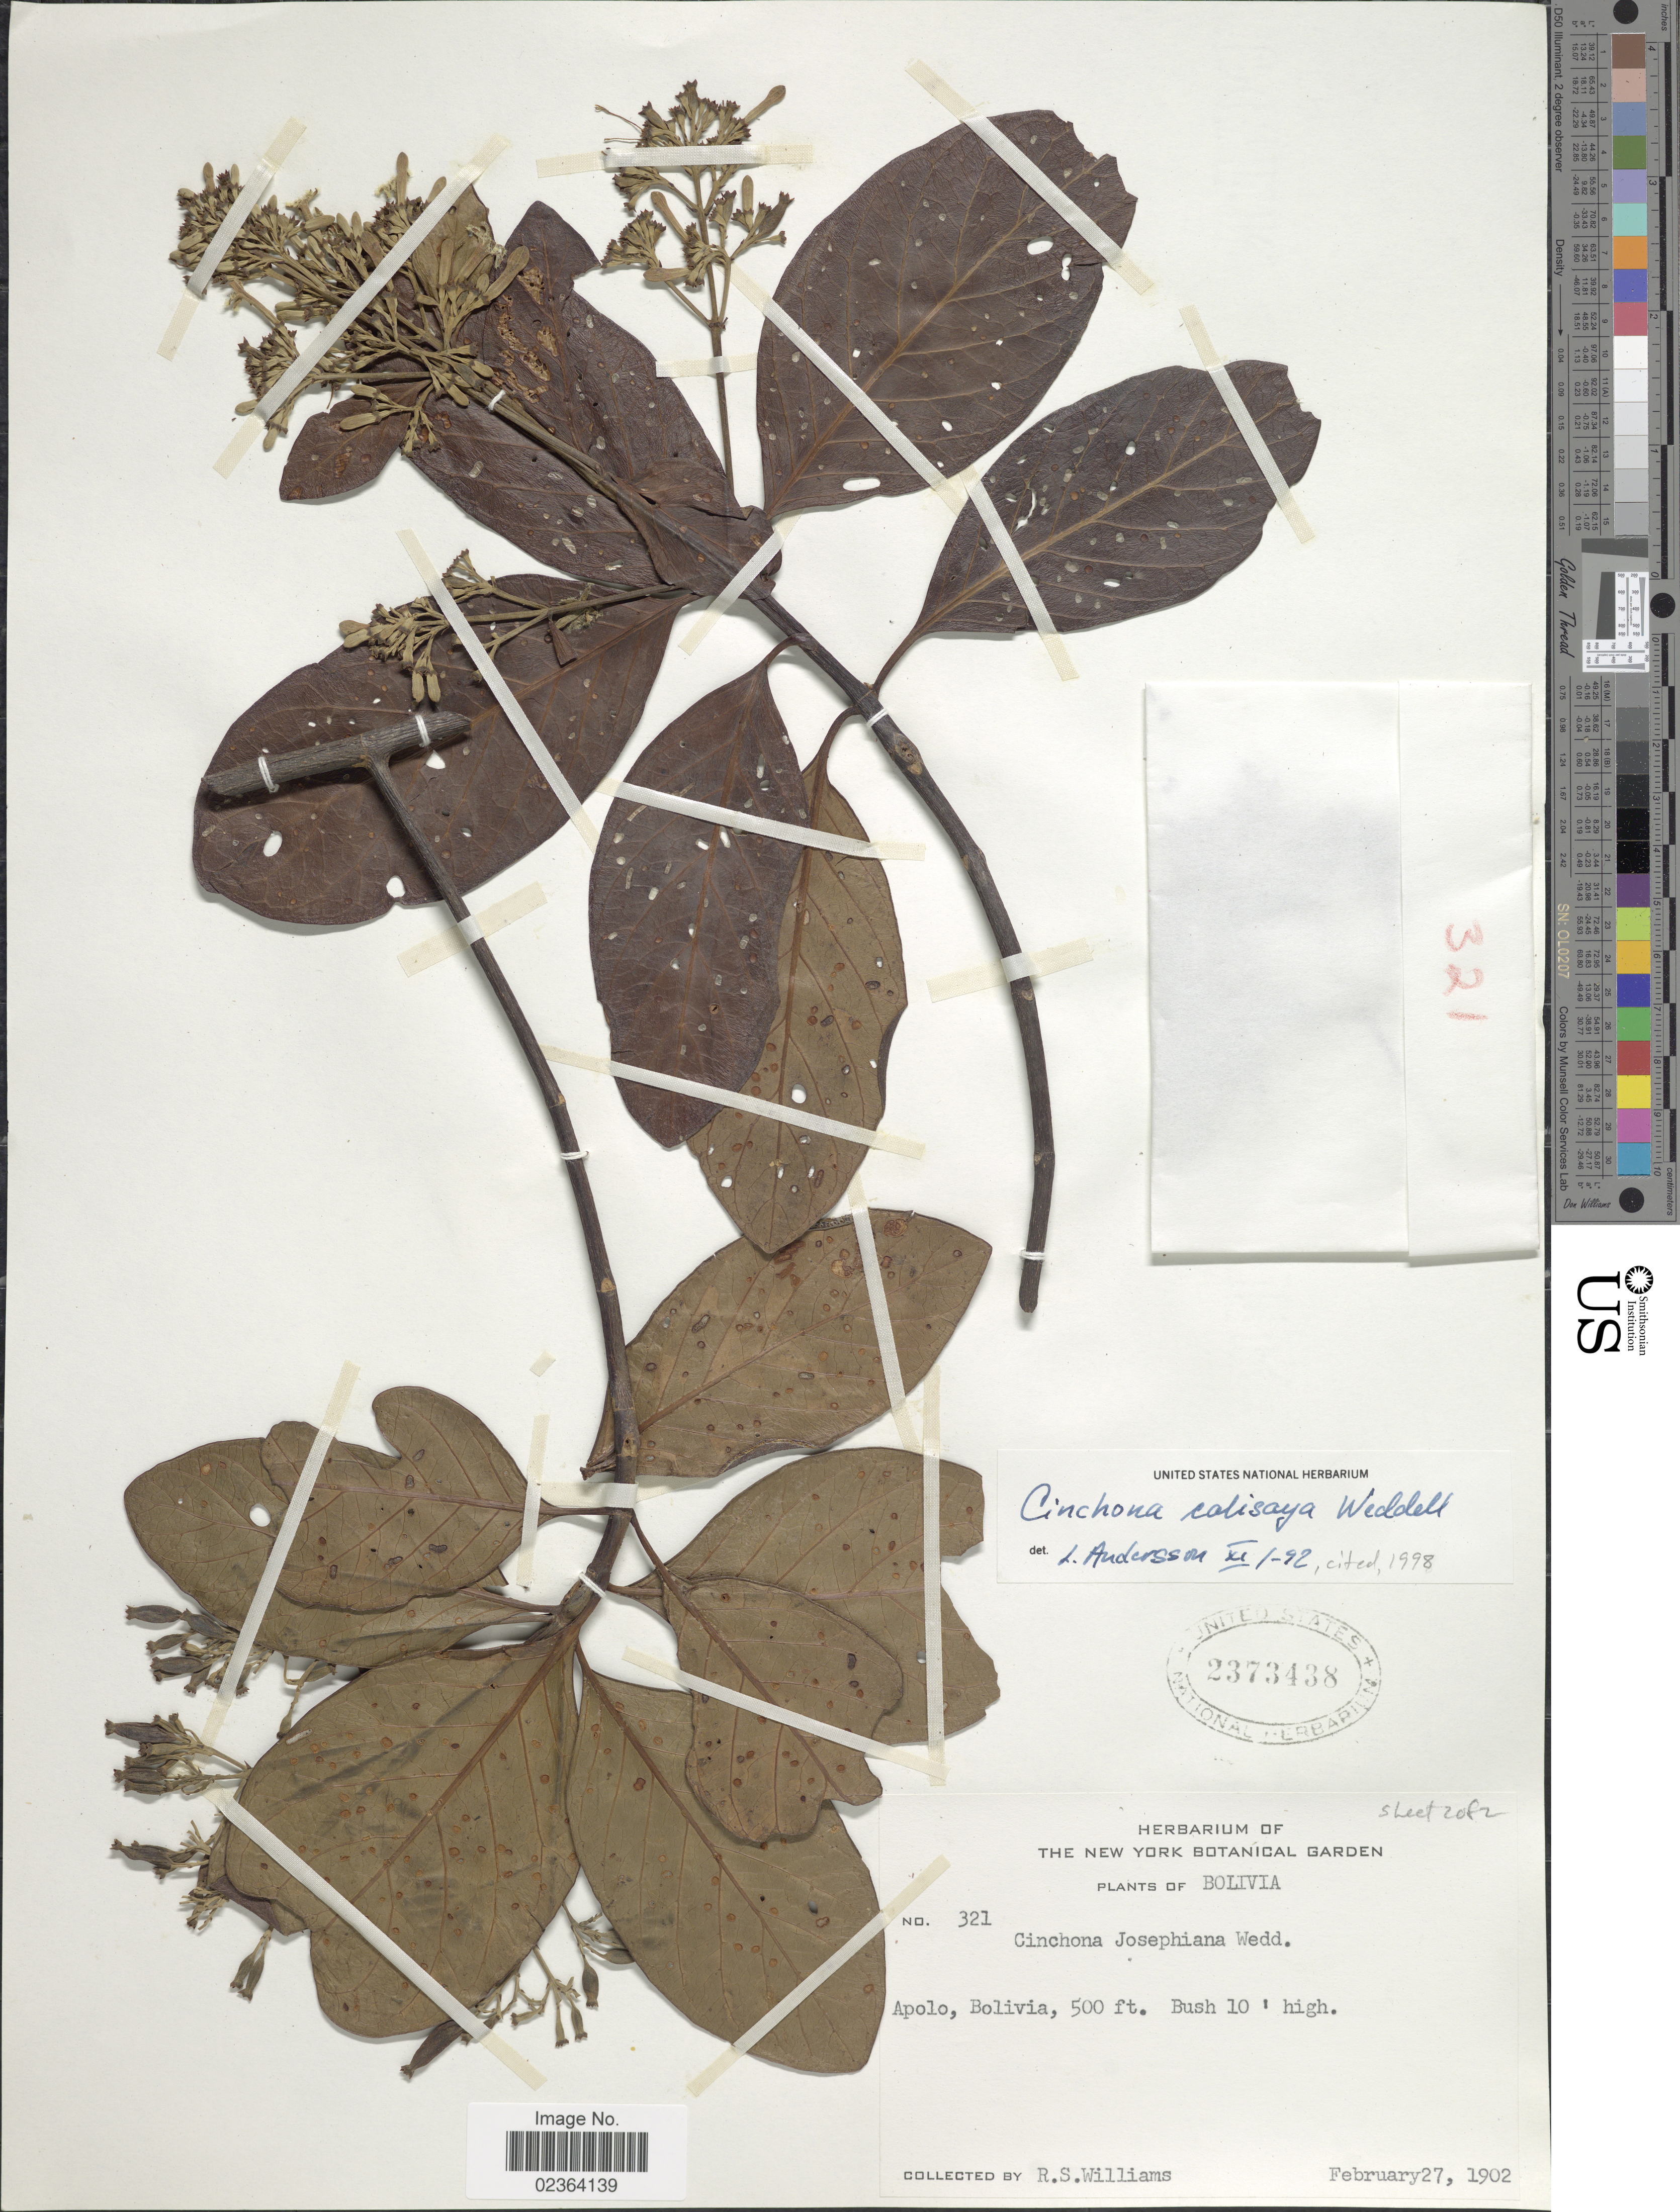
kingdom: Plantae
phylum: Tracheophyta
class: Magnoliopsida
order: Gentianales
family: Rubiaceae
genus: Cinchona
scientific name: Cinchona calisaya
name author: Wedd.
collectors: R. S. Williams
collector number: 321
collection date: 1902-02-27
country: Bolivia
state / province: La Paz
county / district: Franz Tamayo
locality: Apolo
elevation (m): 152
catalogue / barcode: US 2373438